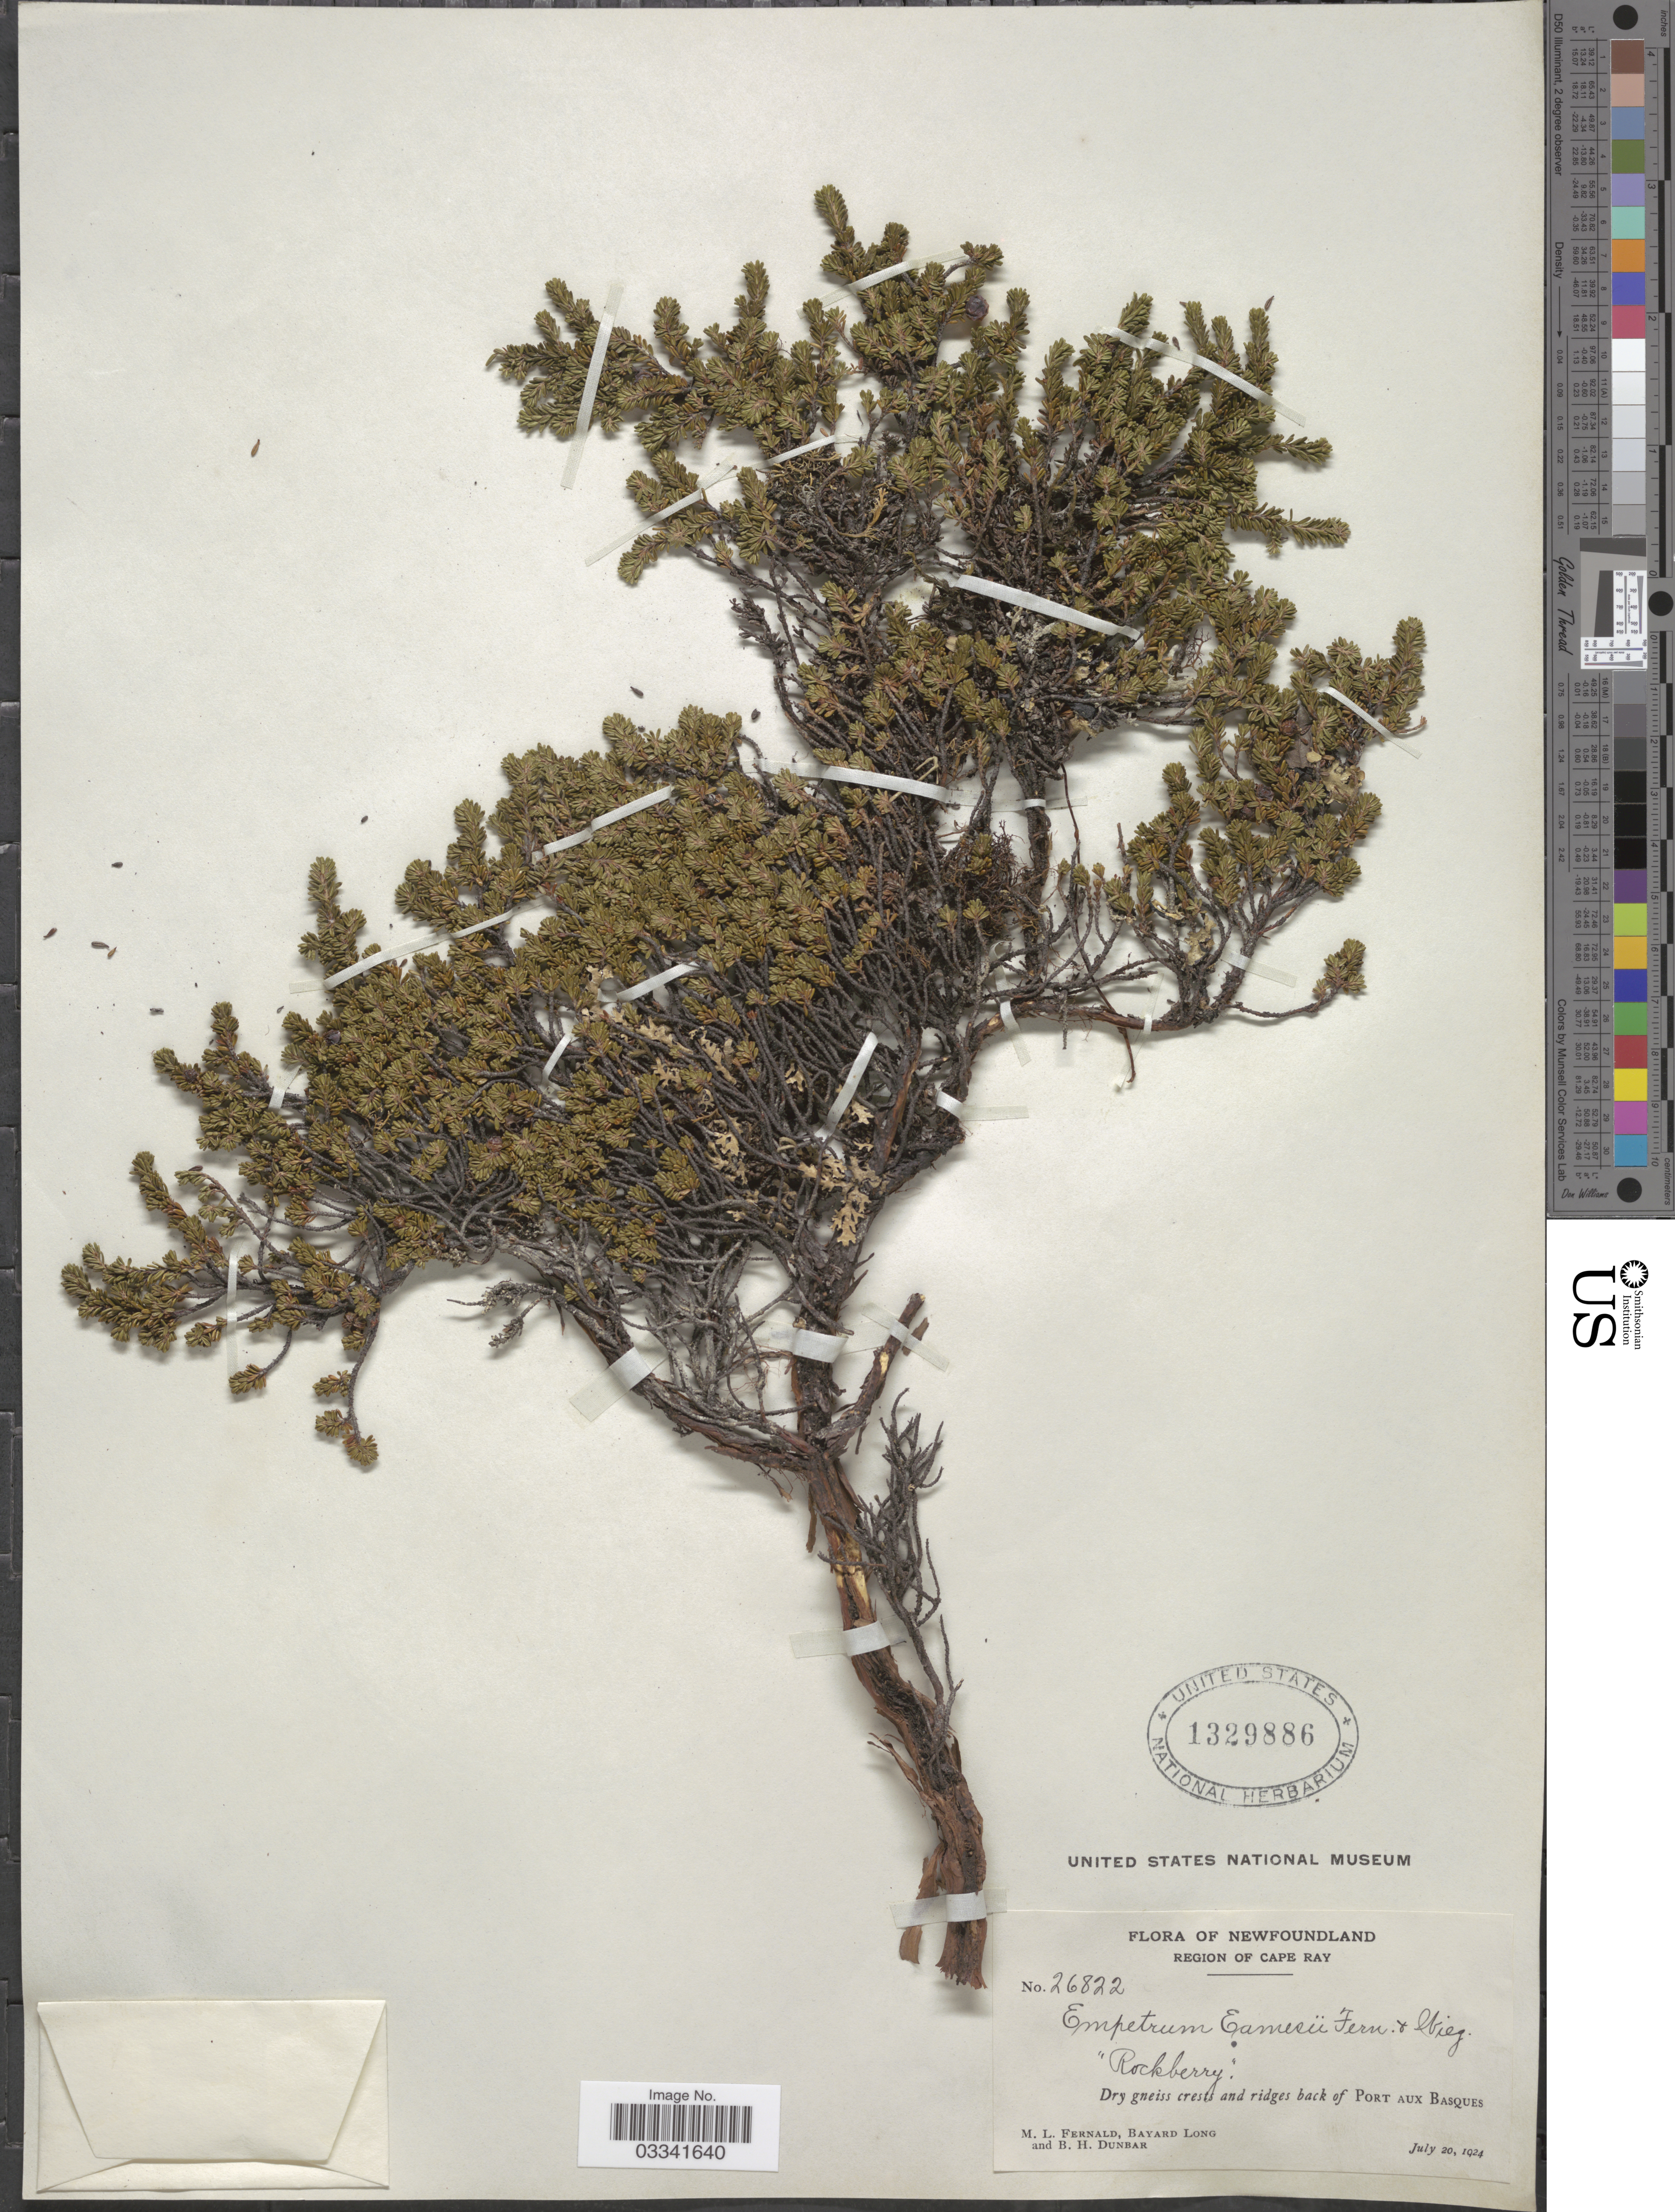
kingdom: Plantae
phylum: Tracheophyta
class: Magnoliopsida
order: Ericales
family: Ericaceae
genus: Empetrum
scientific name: Empetrum eamesii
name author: Fernald & Wiegand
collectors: M. L. Fernald, B. Long & B. Dunbar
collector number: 26822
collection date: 1924-07-20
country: Canada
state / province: Newfoundland and Labrador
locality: Region of Cape Bay. Dry gneiss crests and ridges back of Port aux Basques.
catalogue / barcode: US 1329886